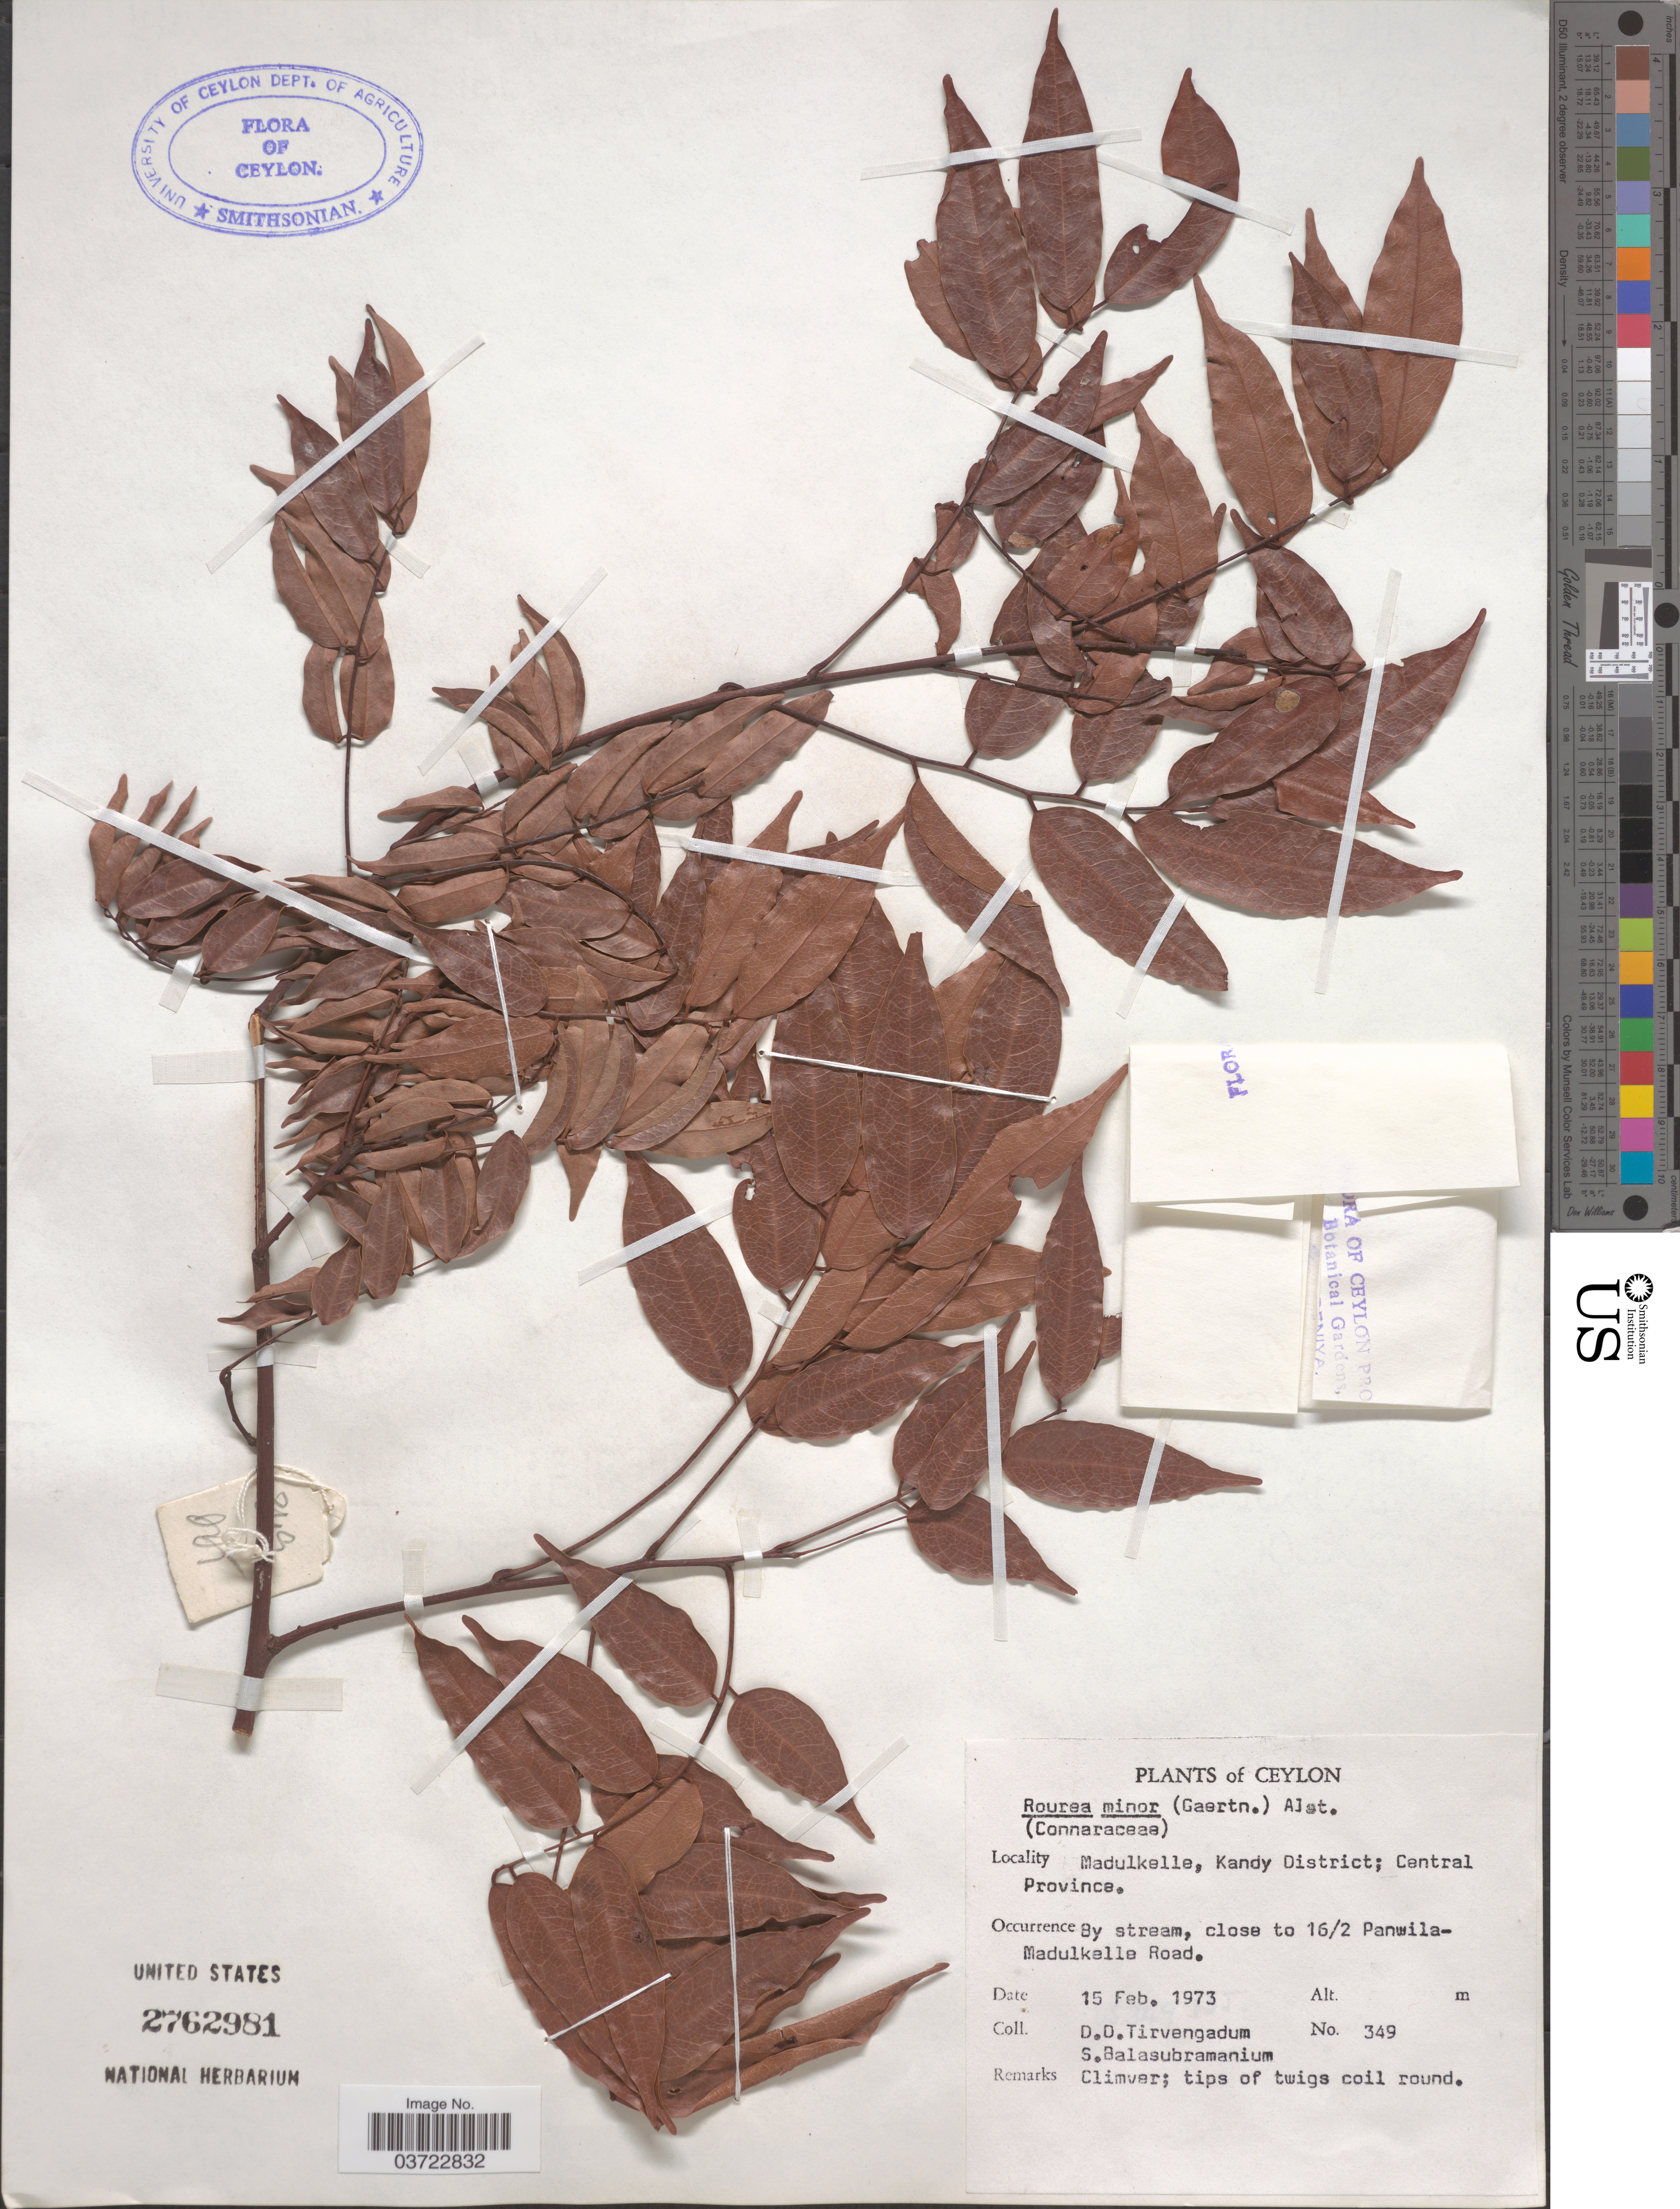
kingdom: Plantae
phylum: Tracheophyta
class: Magnoliopsida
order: Oxalidales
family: Connaraceae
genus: Rourea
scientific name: Rourea minor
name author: (Gaertn.) Leenh.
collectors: D. Tirvengadum & S. Balasubramanium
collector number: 349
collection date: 1973-02-15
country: Sri Lanka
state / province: Central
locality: Ceylon. Madulkelle, Kandy District. By stream, close to 16/2 Panwila-Madulkella Road.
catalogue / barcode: US 2762981